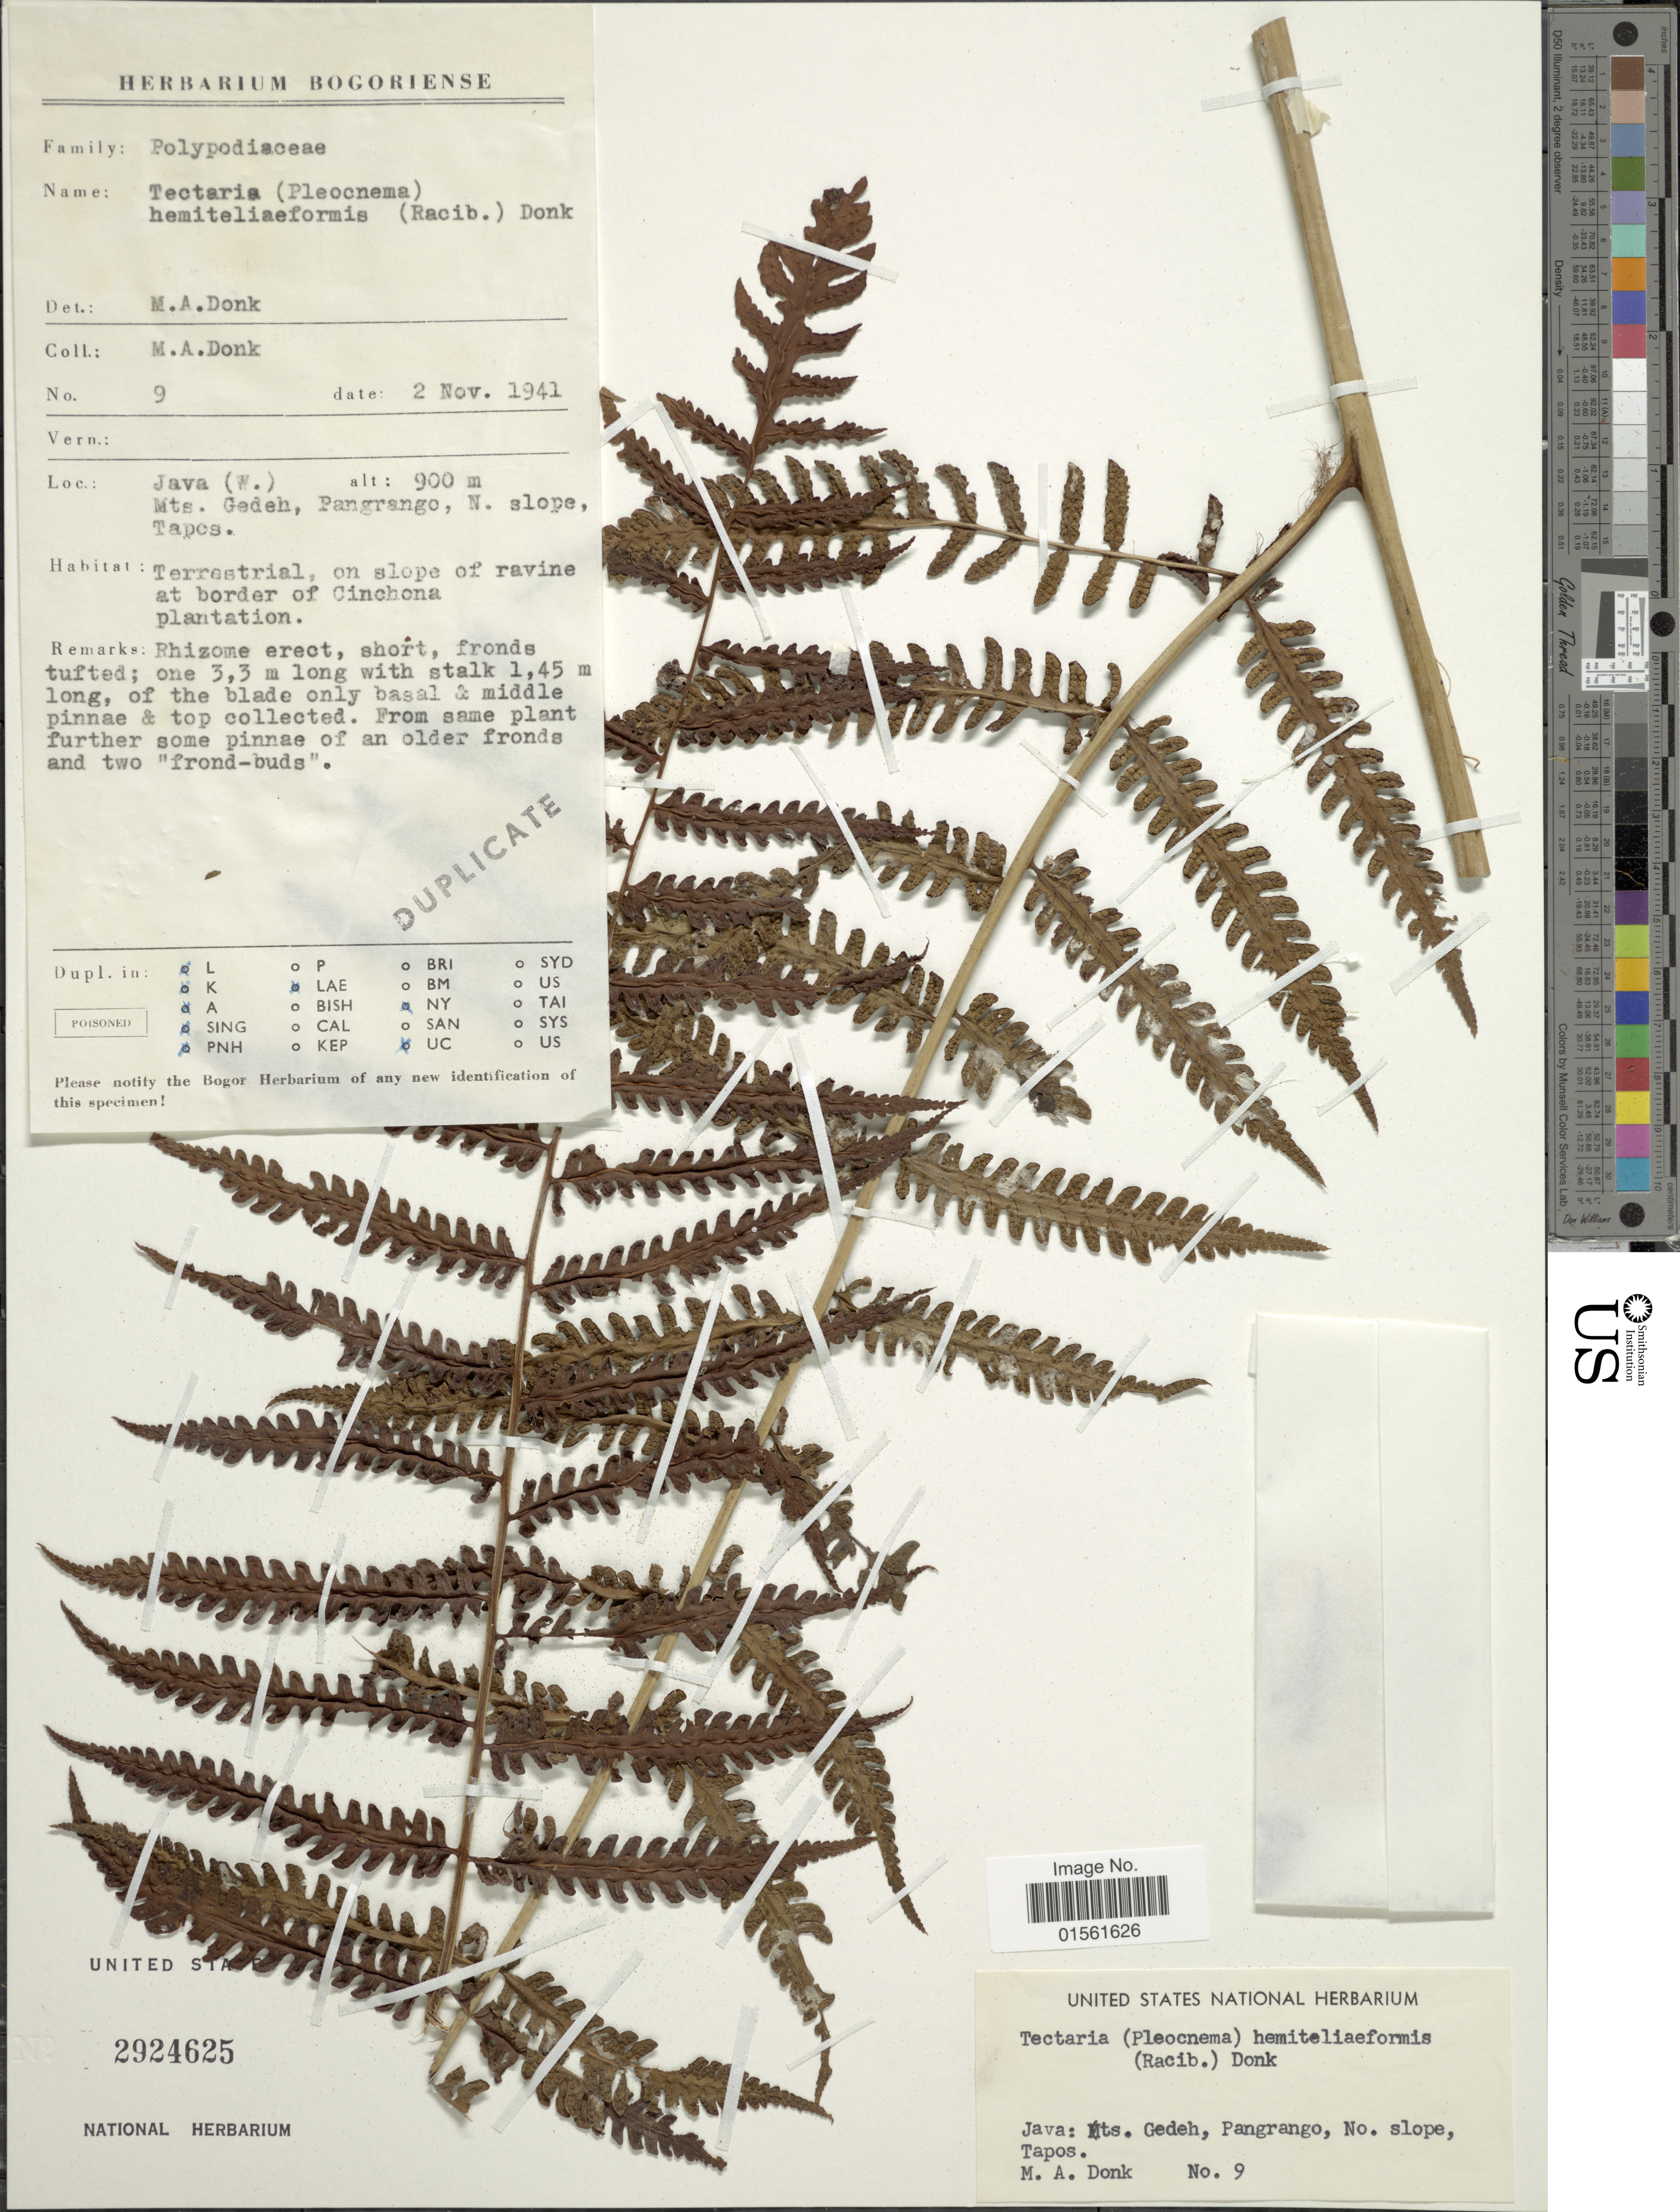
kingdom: Plantae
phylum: Tracheophyta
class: Polypodiopsida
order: Polypodiales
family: Dryopteridaceae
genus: Pleocnemia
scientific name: Pleocnemia hemiteliiformis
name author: (Racib.) Holttum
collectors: M. A. Donk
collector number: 9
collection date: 1941-11-02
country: Indonesia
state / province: Java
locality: Java (W.). Mts, Gedeh, Pangrango, N. slope, Tapos.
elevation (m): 900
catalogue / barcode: US 2924625